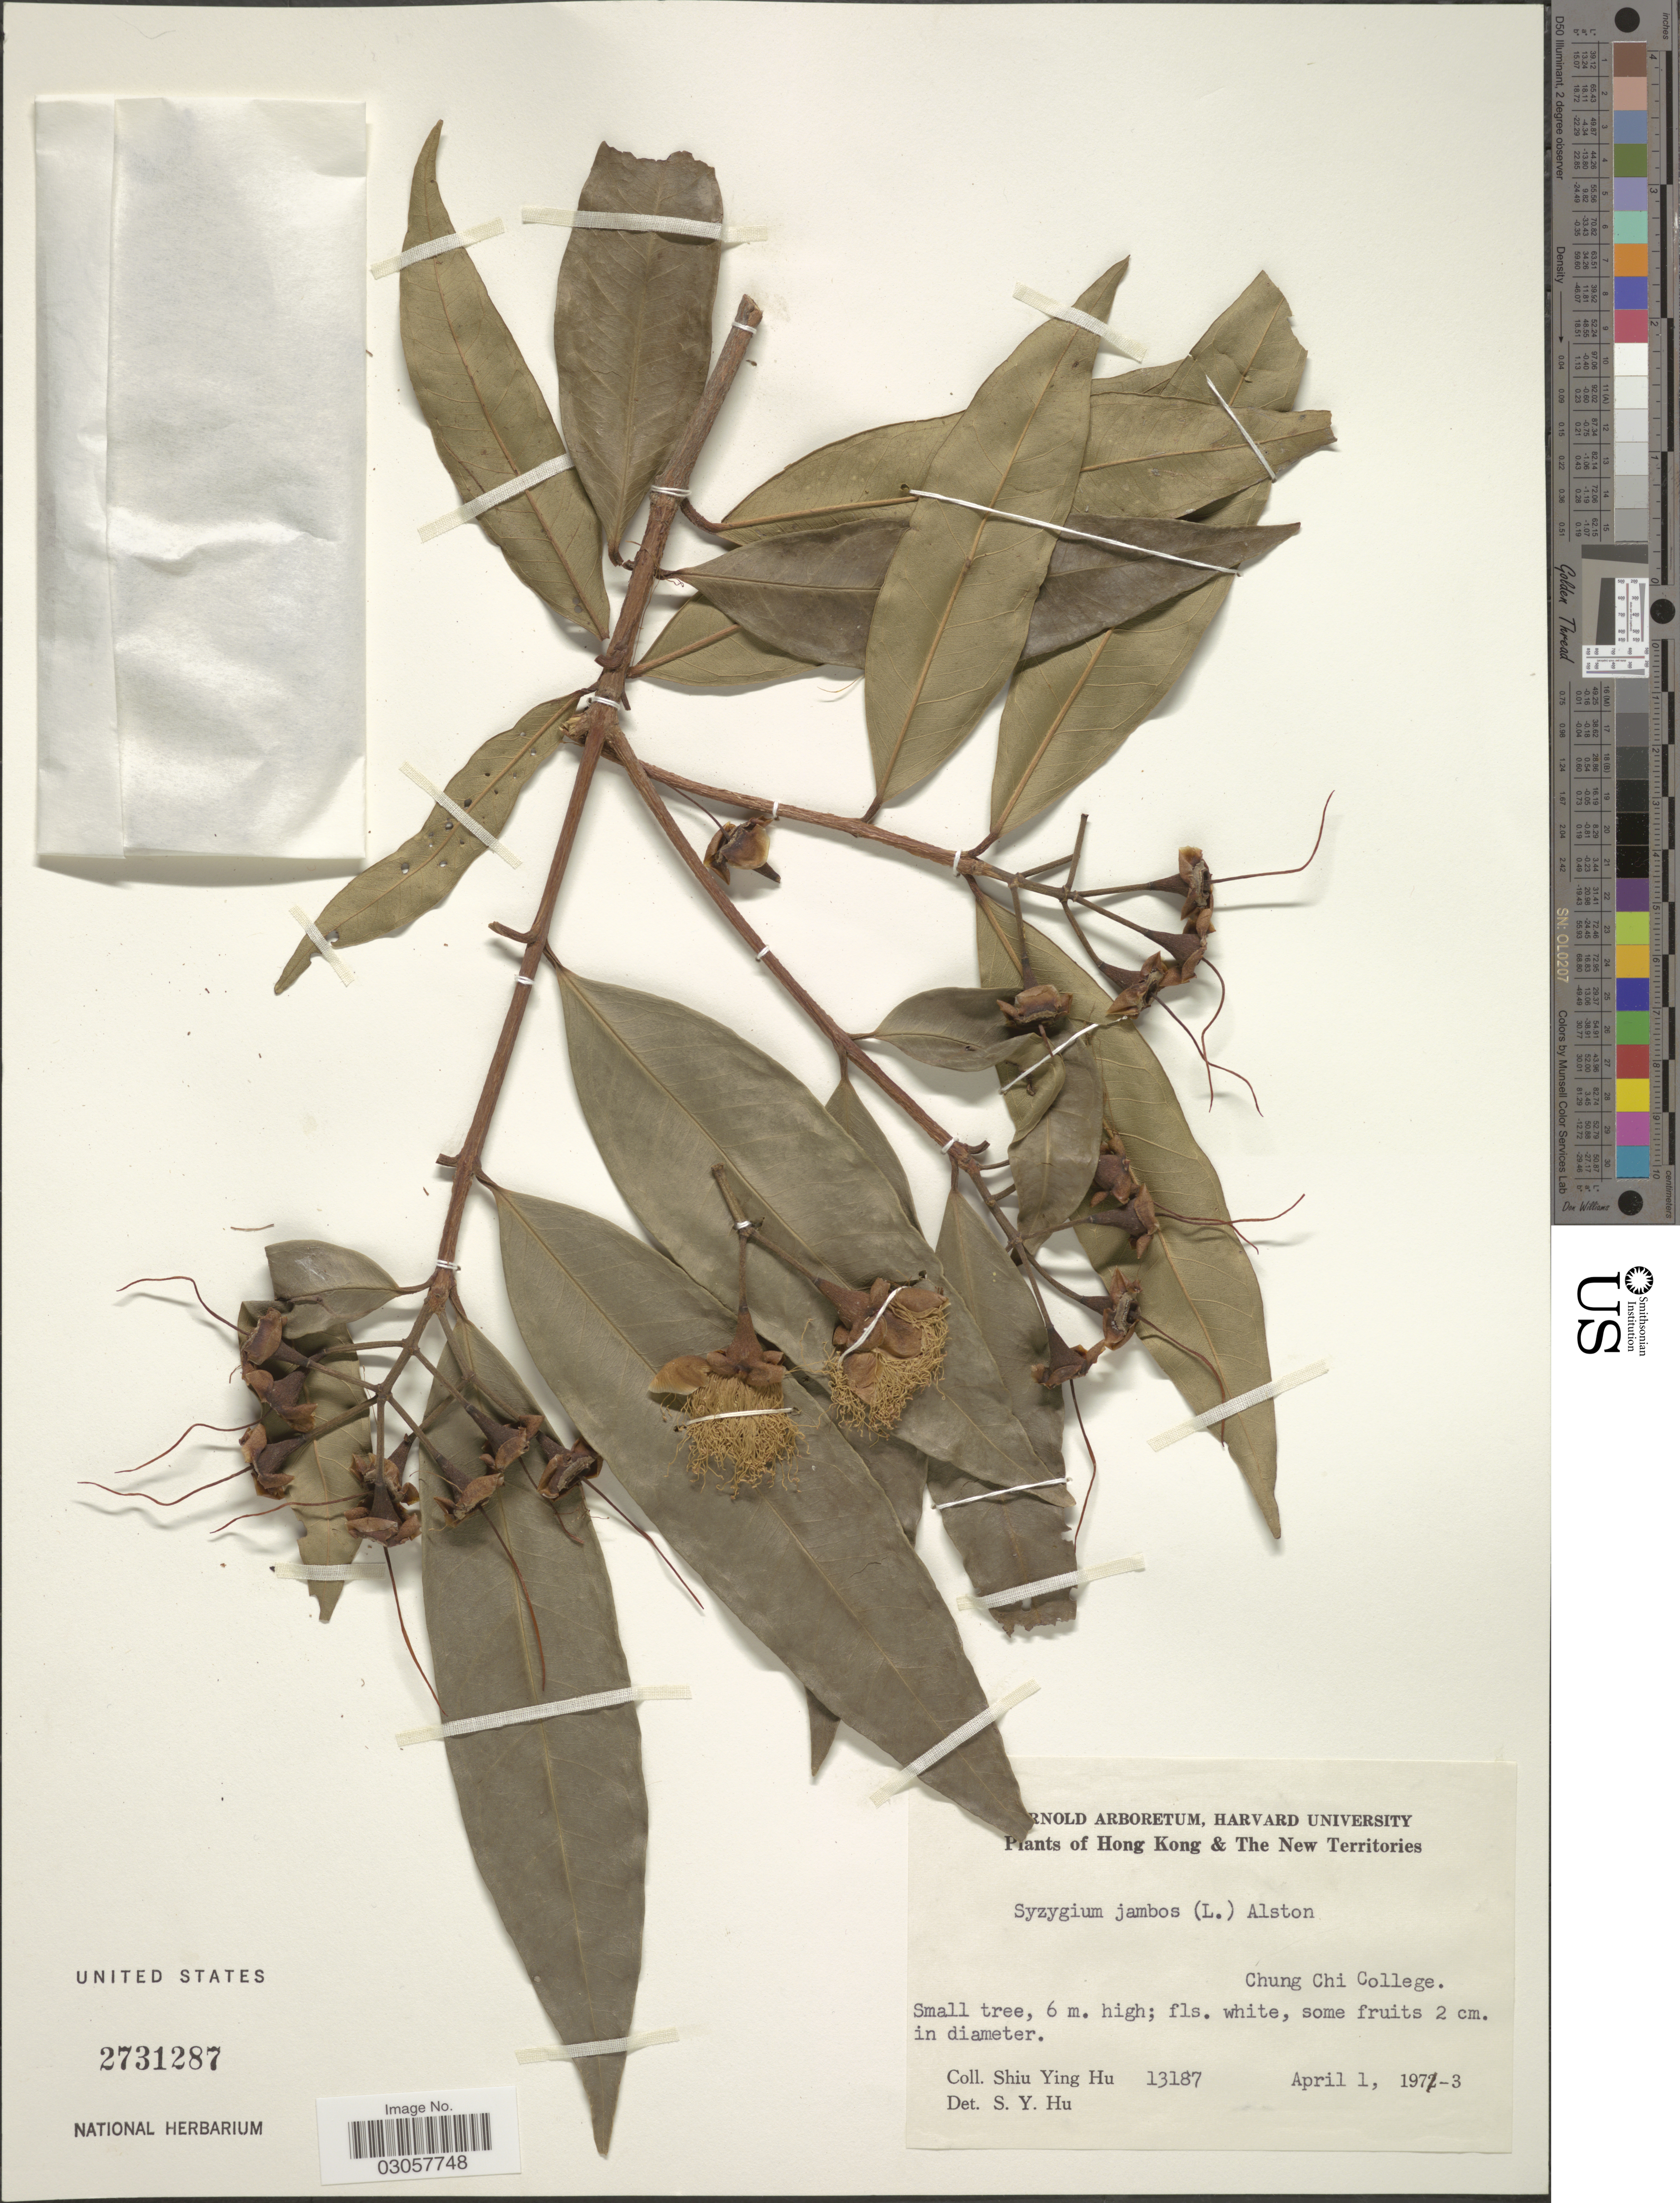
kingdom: Plantae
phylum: Tracheophyta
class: Magnoliopsida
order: Myrtales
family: Myrtaceae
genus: Syzygium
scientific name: Syzygium jambos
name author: (L.) Alston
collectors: S. Y. Hu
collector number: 13187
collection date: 1973-04-01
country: China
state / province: Hong Kong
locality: The New Territories. Chung Chi College.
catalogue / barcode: US 2731287